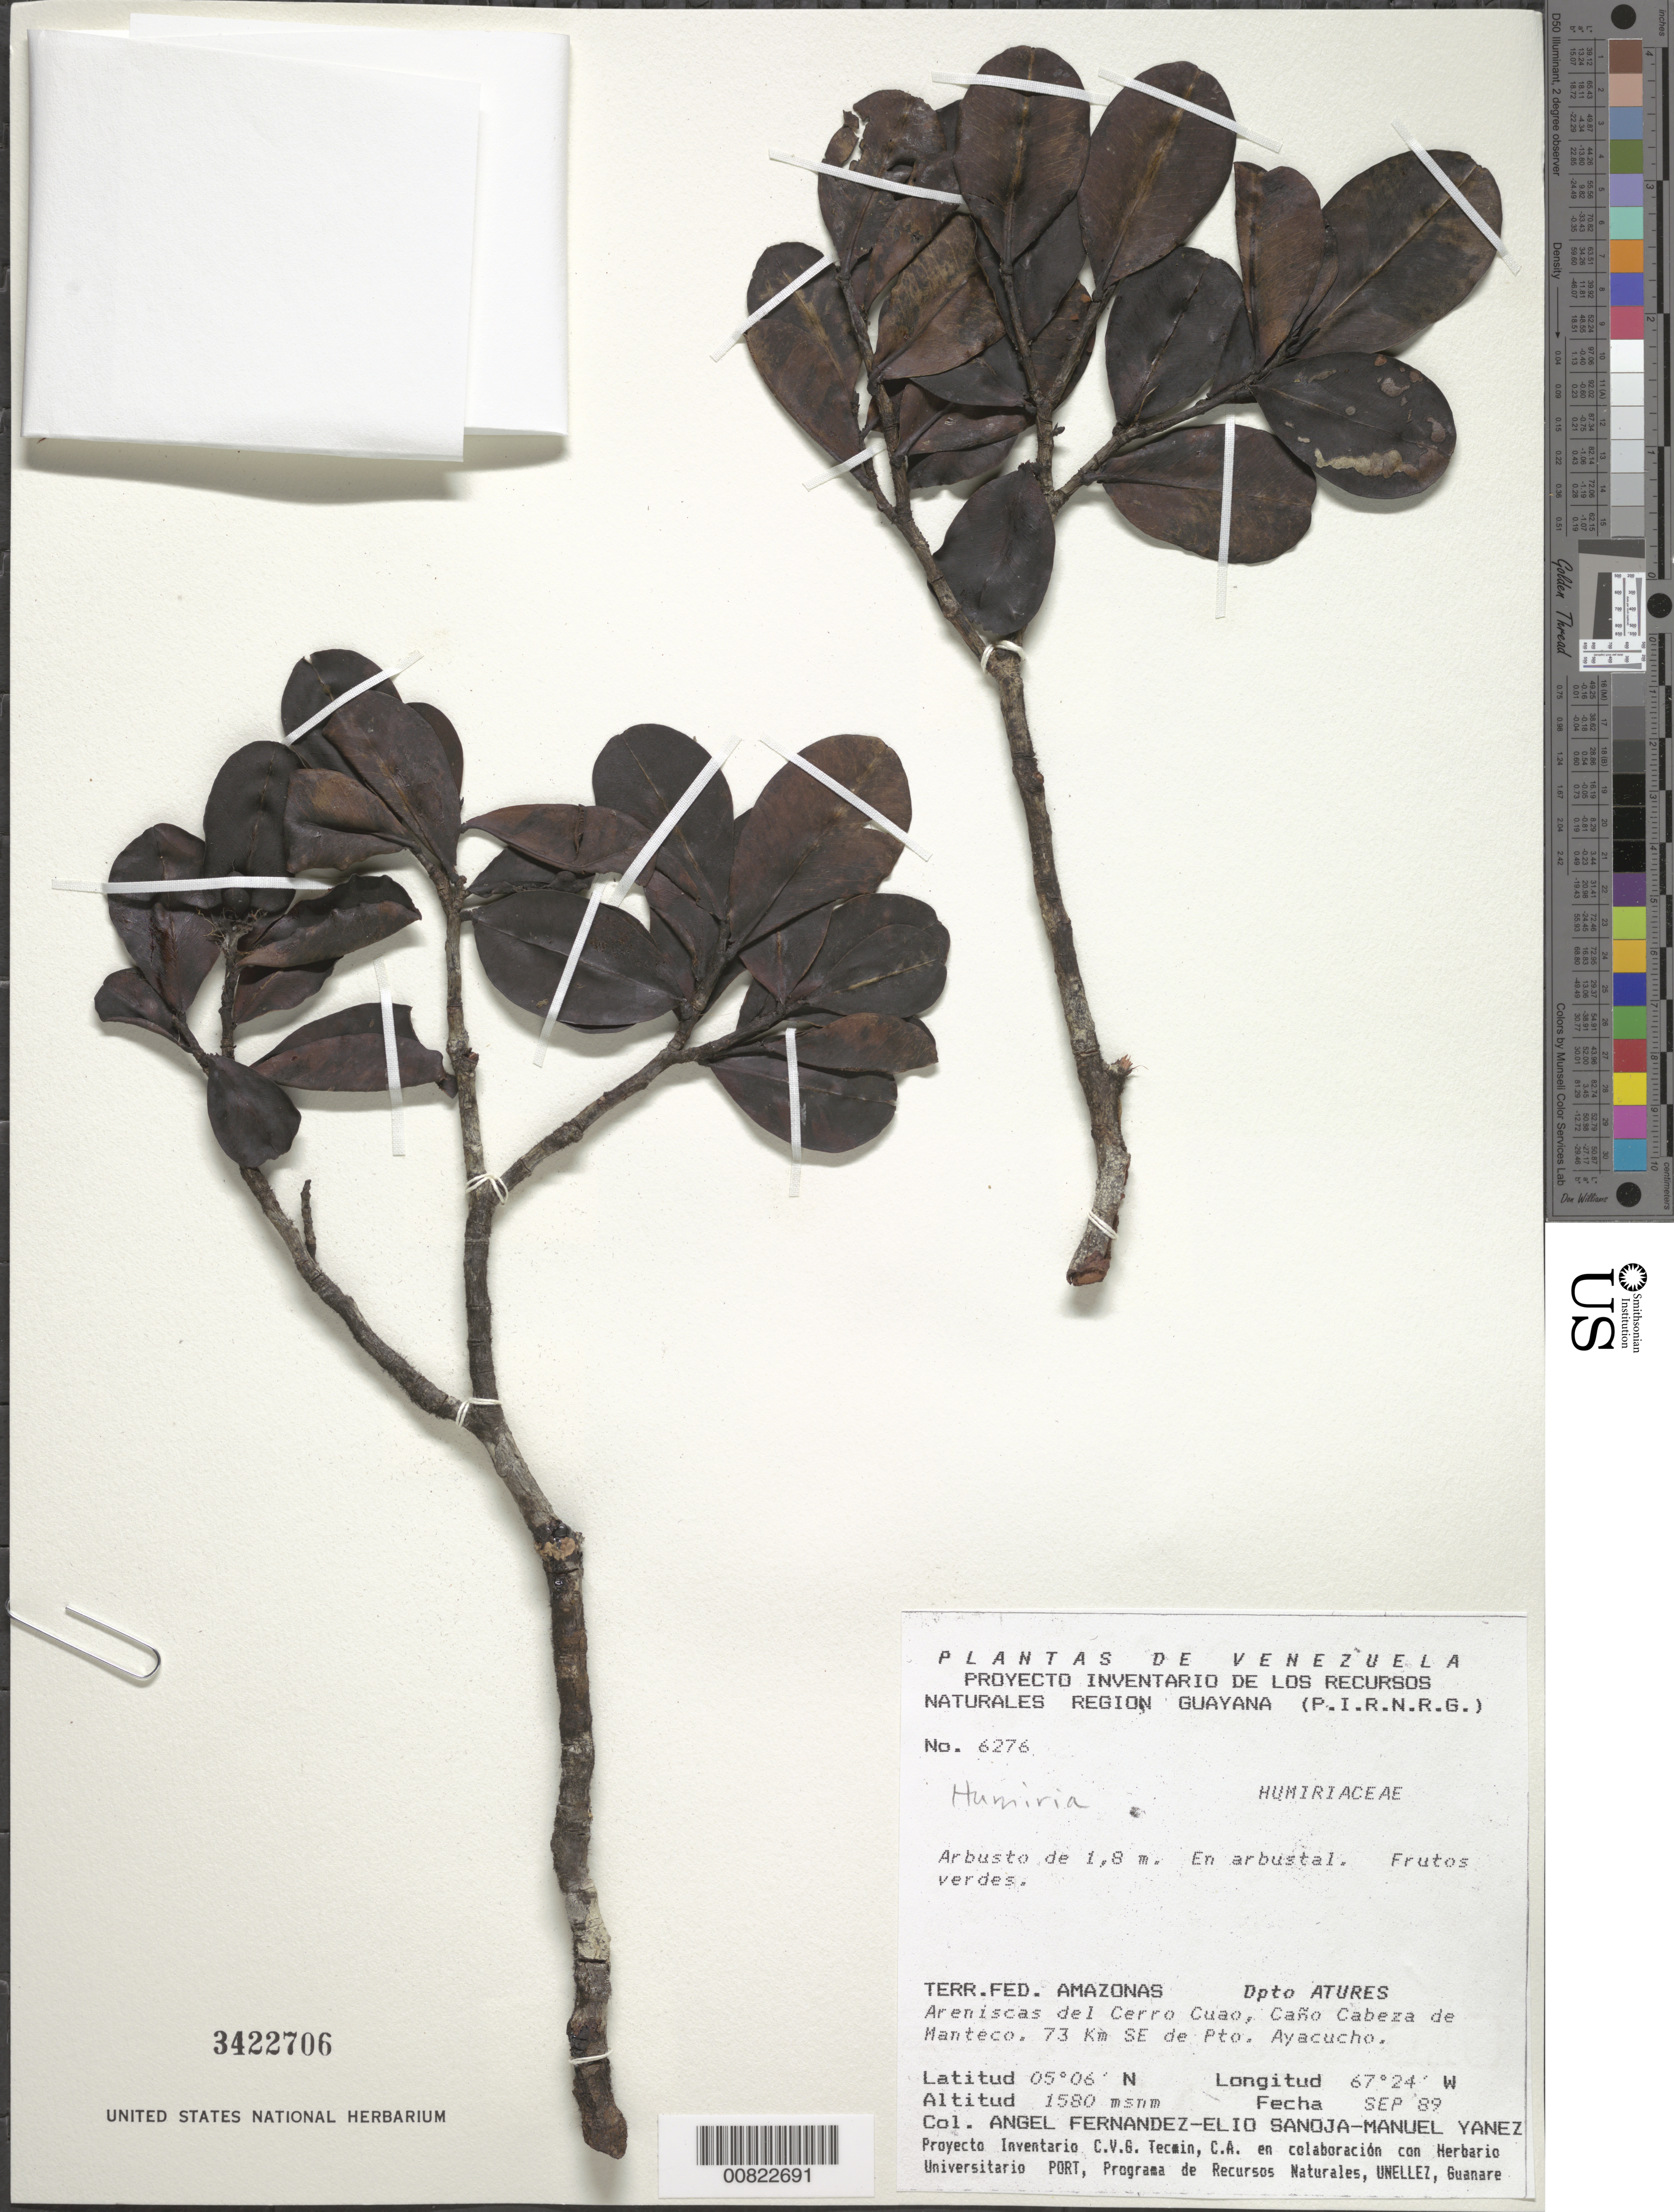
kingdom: Plantae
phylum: Tracheophyta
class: Magnoliopsida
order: Malpighiales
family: Humiriaceae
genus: Humiria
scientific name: Humiria sp.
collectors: A. Fernández, E. Sanoja & M. Yanez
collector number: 6276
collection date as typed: Sep-89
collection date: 1989-09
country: Venezuela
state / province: Amazonas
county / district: Atures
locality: Cerro Cuao, Caño Cabeza de Manteco, 73 km SE of Puerto Ayacucho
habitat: Arbustal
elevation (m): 1580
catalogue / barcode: US 3422706